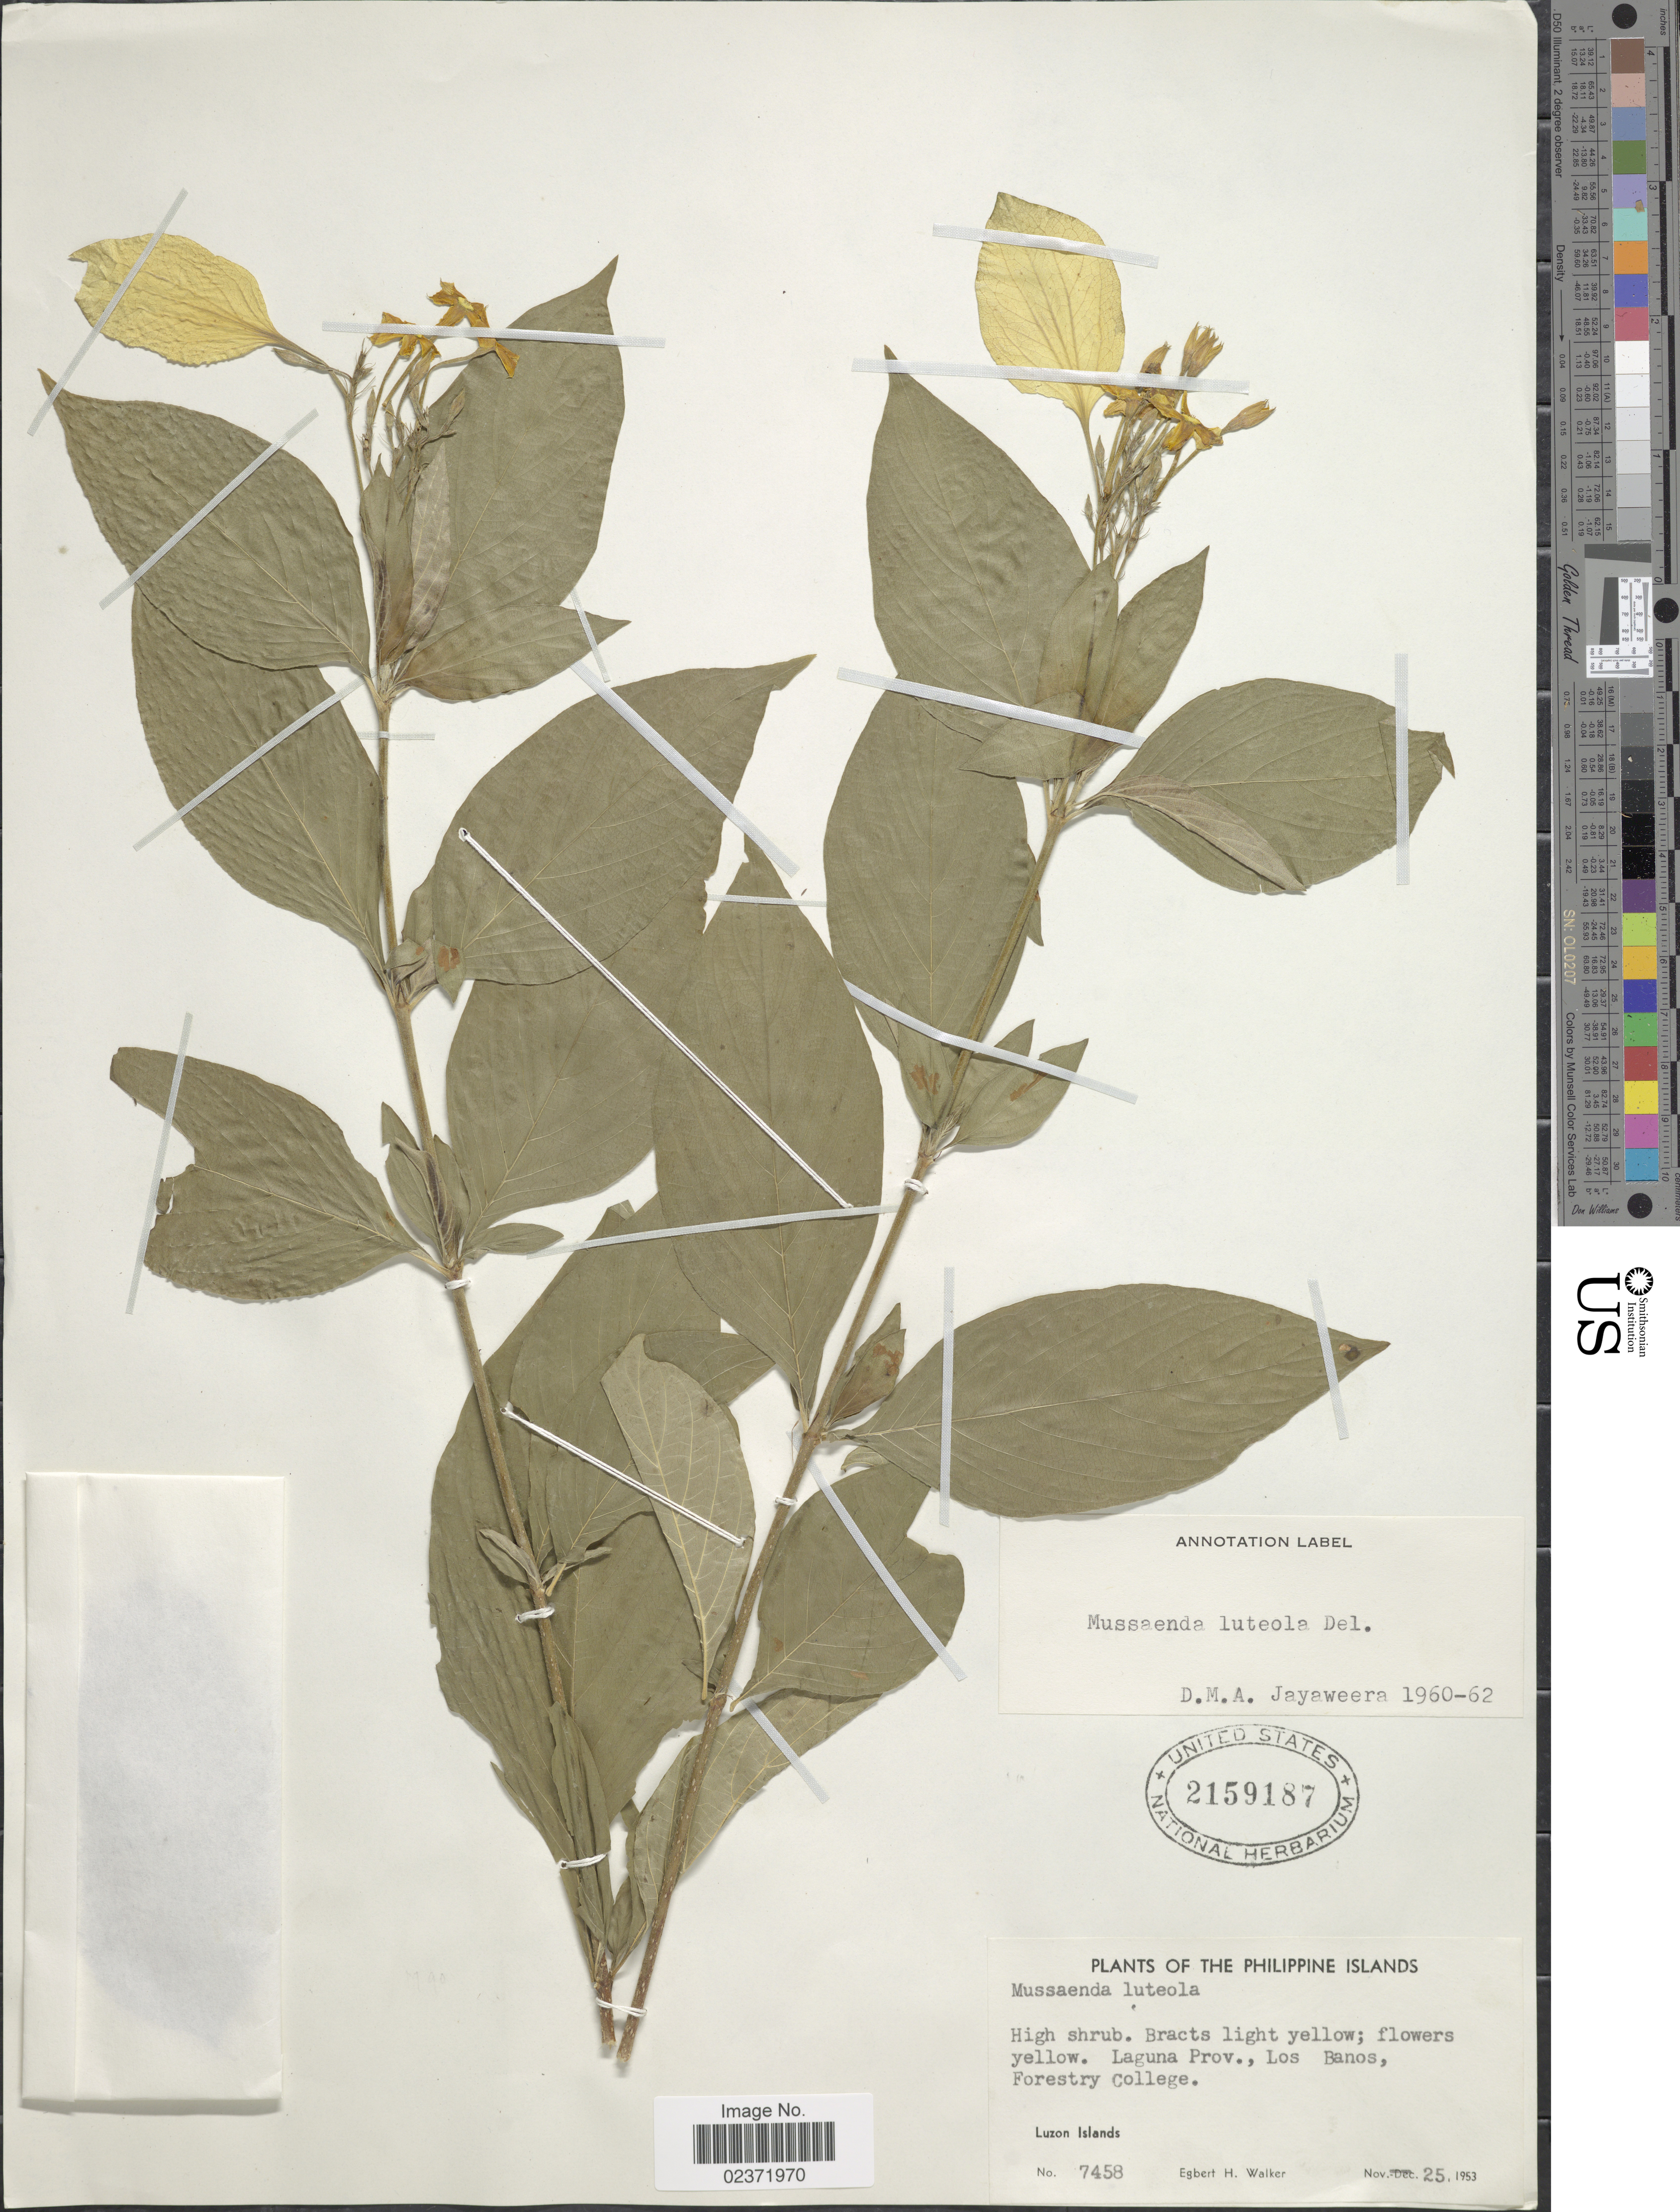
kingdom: Plantae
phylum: Tracheophyta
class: Magnoliopsida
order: Gentianales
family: Rubiaceae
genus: Mussaenda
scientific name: Mussaenda luteola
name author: Delile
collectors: E. H. Walker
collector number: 7458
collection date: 1953-11-25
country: Philippines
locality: Laguna Prov., Los Banos, Forestry College, Luzon Islands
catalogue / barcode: US 2159187